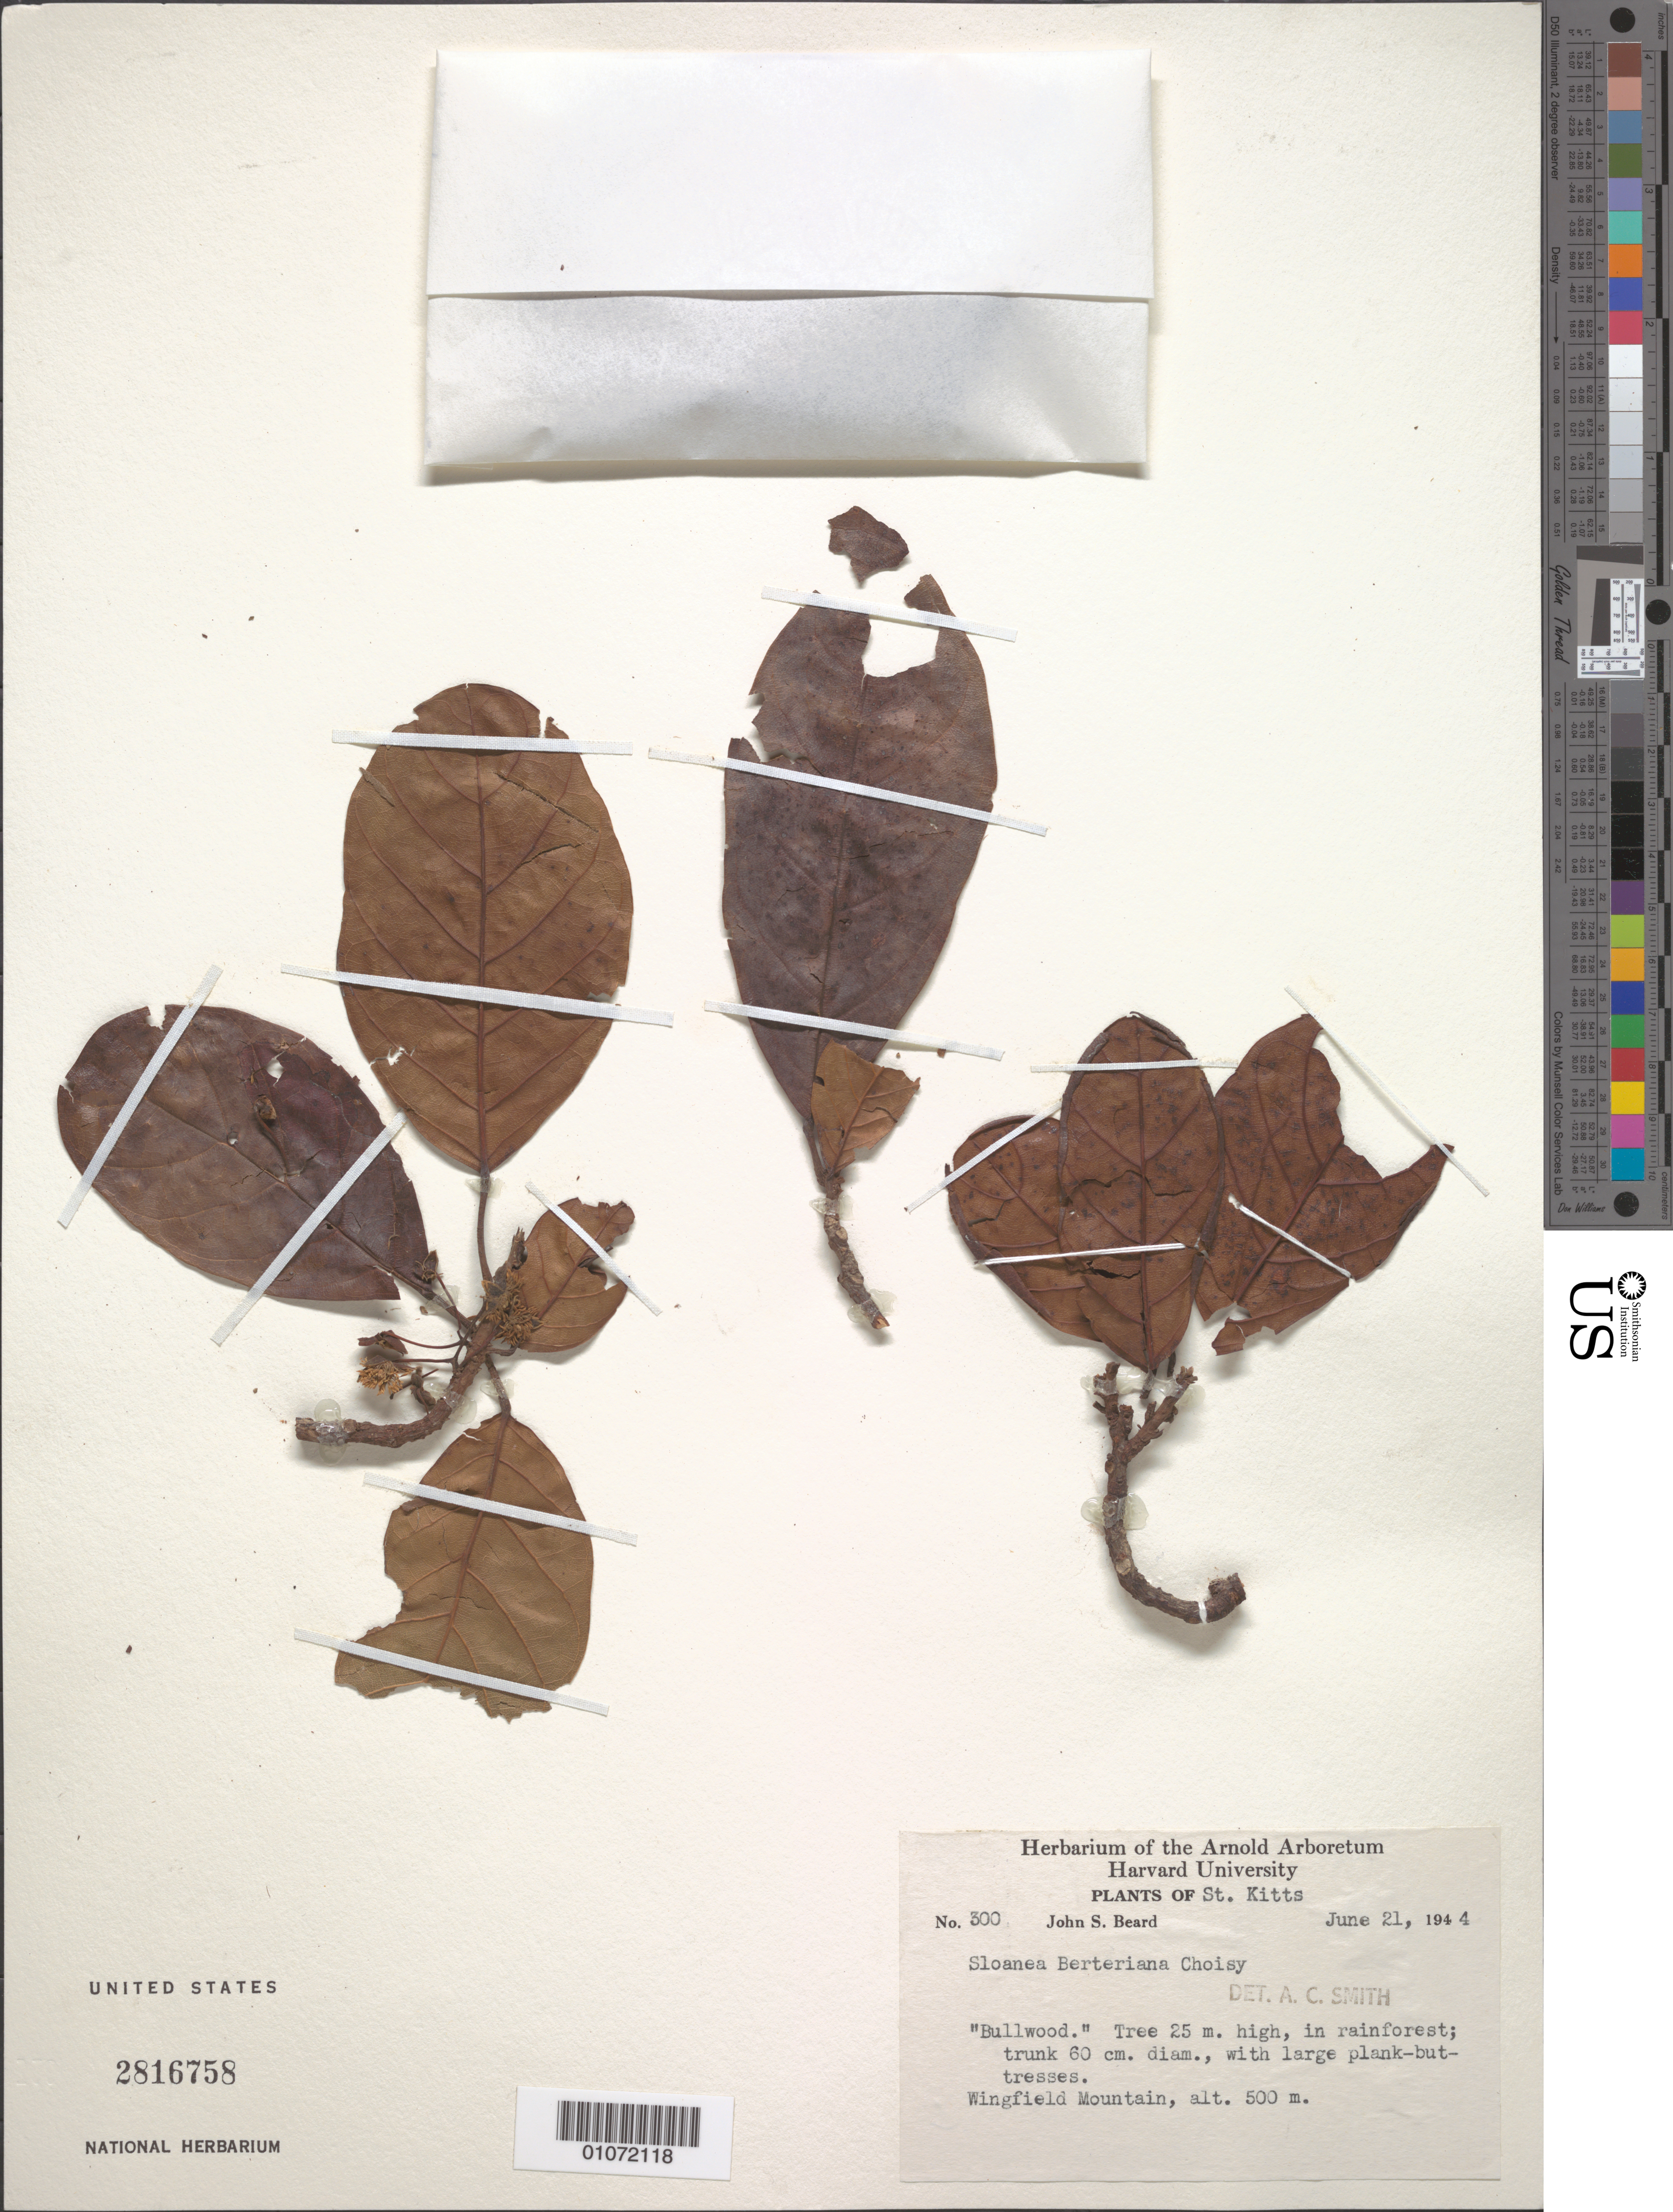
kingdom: Plantae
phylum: Tracheophyta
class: Magnoliopsida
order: Oxalidales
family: Elaeocarpaceae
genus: Sloanea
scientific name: Sloanea berteroana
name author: Choisy ex DC.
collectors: J. Beard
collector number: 300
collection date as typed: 21 Jun 1944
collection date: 1944-06-21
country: St. Christopher-Nevis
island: St. Christopher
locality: Sloanea Berteriana Choisy. Wingfield Mountain.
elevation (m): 500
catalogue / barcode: US 2816758